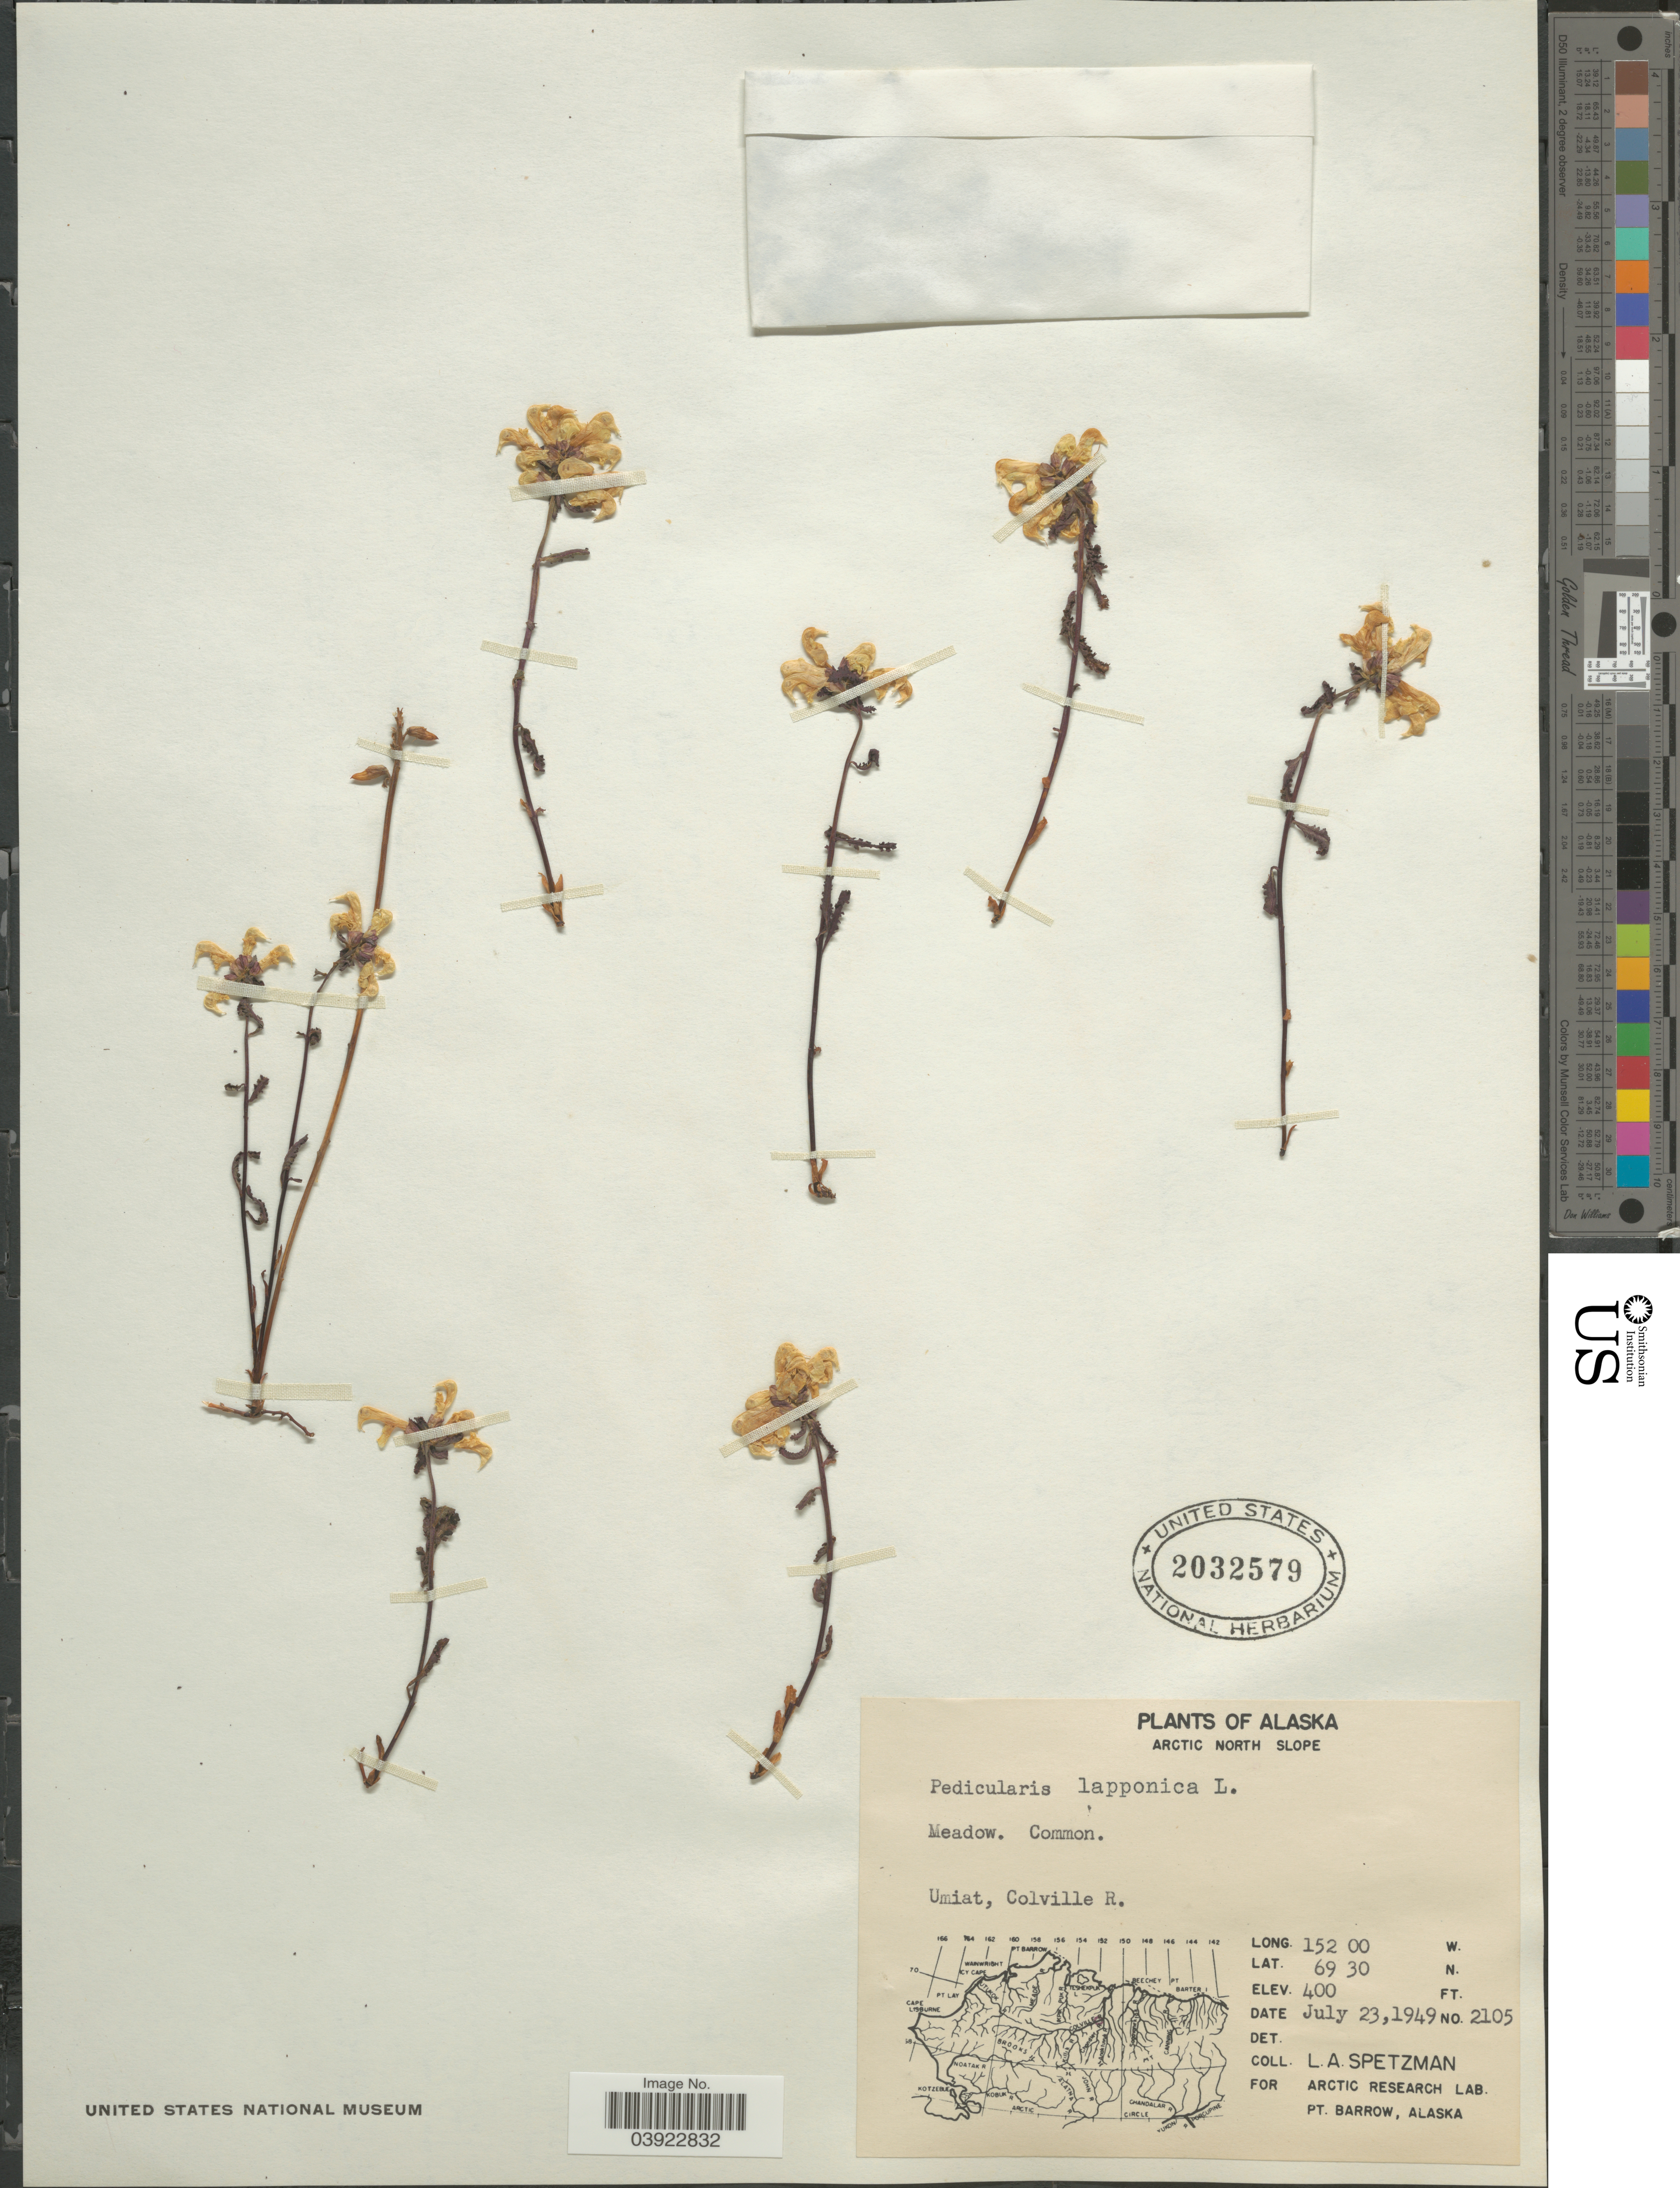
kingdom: Plantae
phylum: Tracheophyta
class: Magnoliopsida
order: Lamiales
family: Orobanchaceae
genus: Pedicularis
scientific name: Pedicularis lapponica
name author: L.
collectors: L. Spetzman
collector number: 2105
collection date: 1949-07-23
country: United States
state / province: Alaska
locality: Arctic North Slope. Umiat, Colville R.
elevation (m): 122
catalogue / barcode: US 2032579